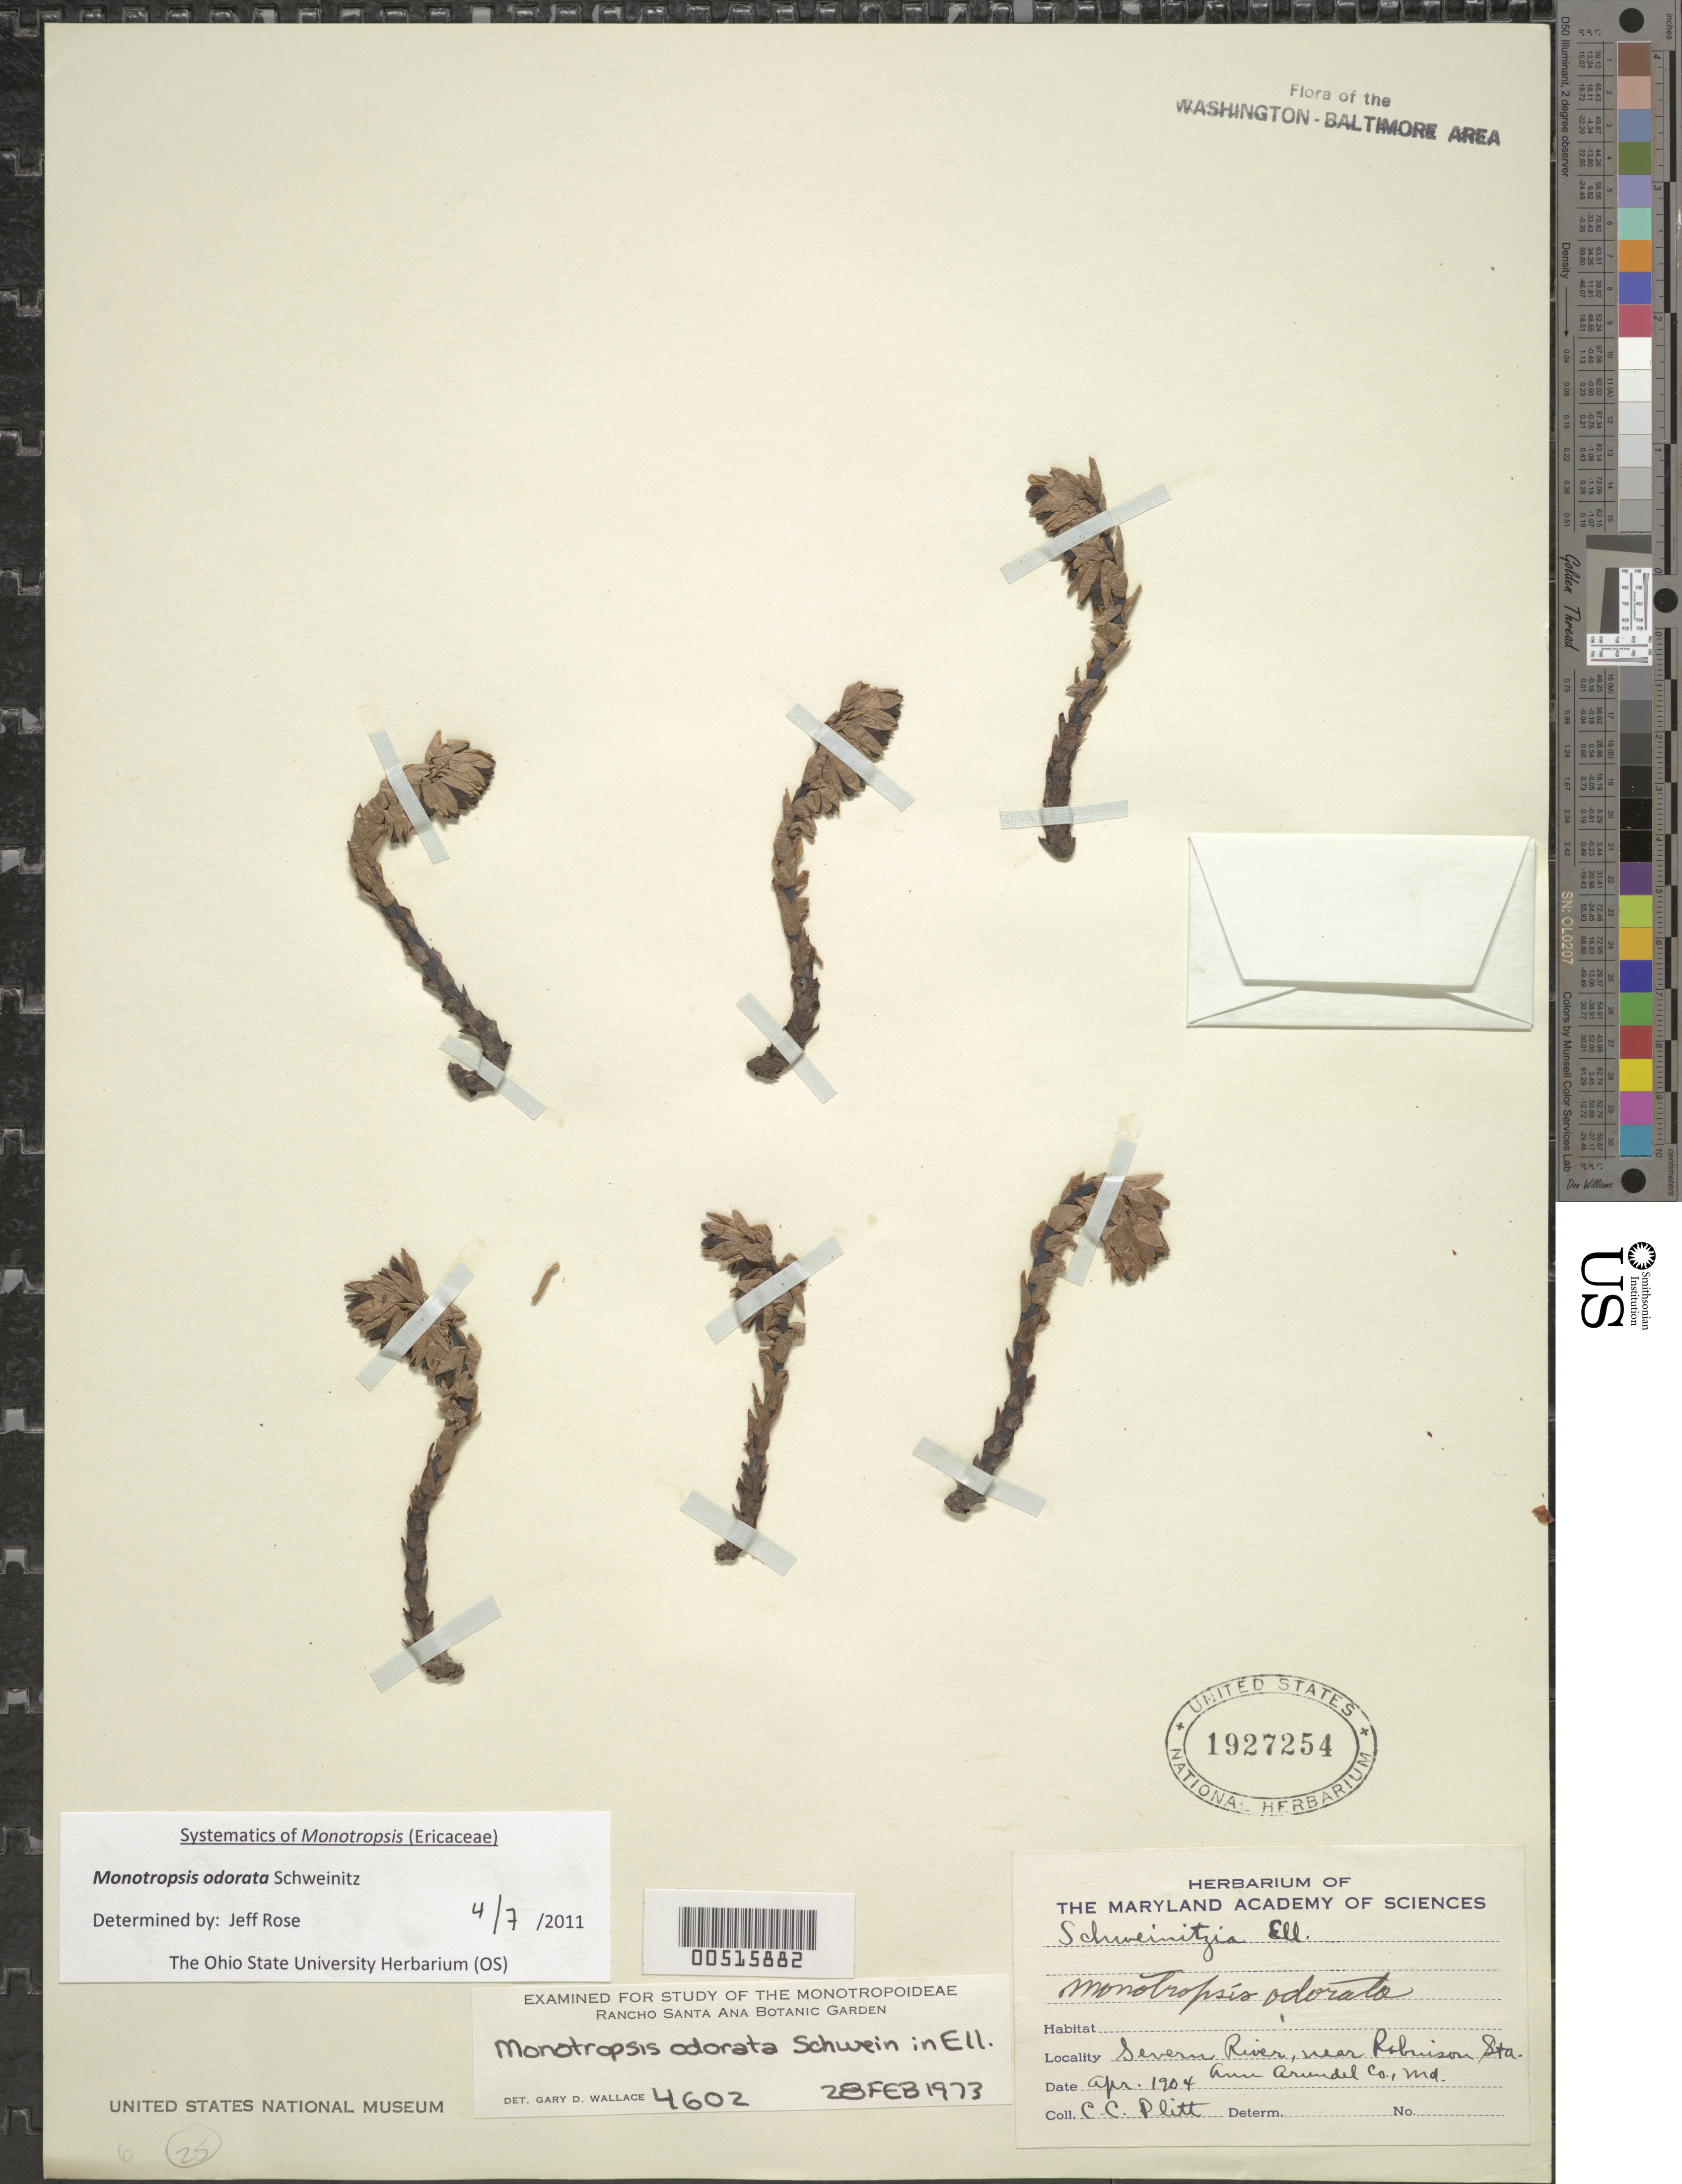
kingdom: Plantae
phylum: Tracheophyta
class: Magnoliopsida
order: Ericales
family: Ericaceae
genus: Monotropsis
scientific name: Monotropsis odorata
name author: Schwein. ex Elliott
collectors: C. Plitt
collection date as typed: Apr 1904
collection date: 1904-04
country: United States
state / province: Maryland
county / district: Anne Arundel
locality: Severn River, near Robinson Station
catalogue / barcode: US 1927254